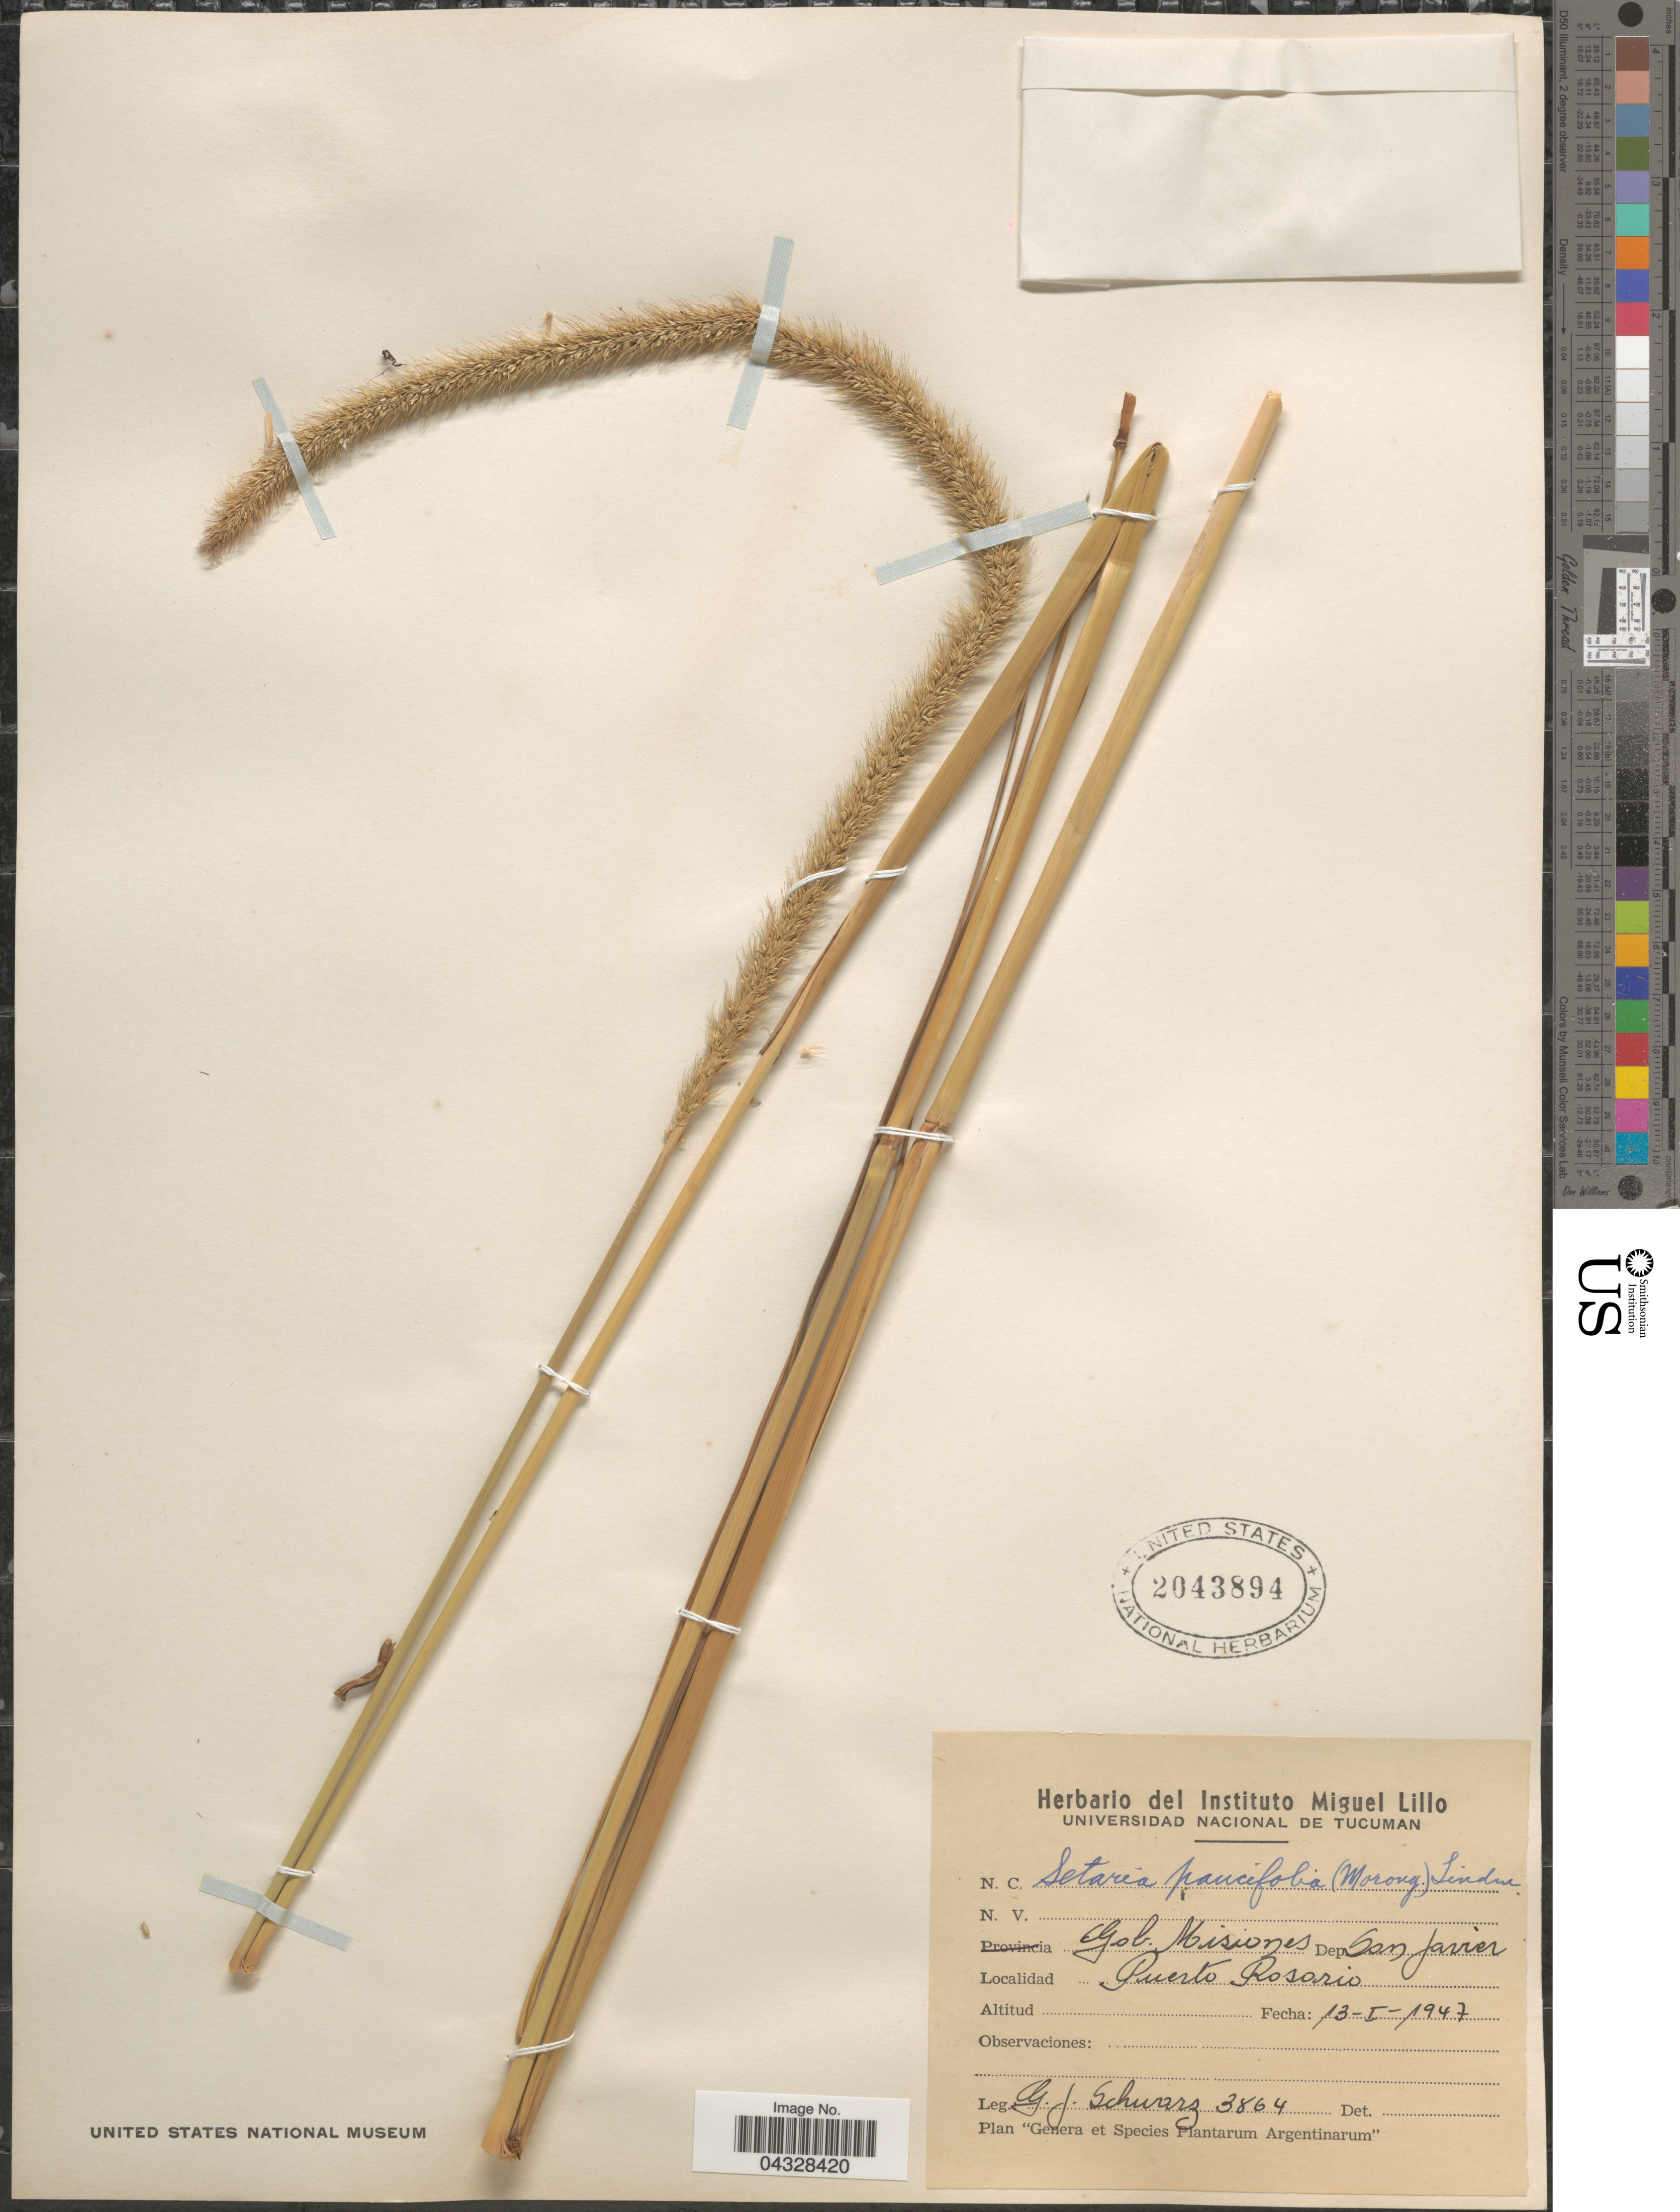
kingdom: Plantae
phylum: Tracheophyta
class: Liliopsida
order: Poales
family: Poaceae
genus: Setaria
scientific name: Setaria paucifolia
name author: (Morong) Lindm.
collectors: G. J. Schwarz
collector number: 3864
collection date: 1947-01-13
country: Argentina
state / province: Misiones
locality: Gob. Misiones. Dep. San Javier. Puerto Rosario.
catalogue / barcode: US 2043894